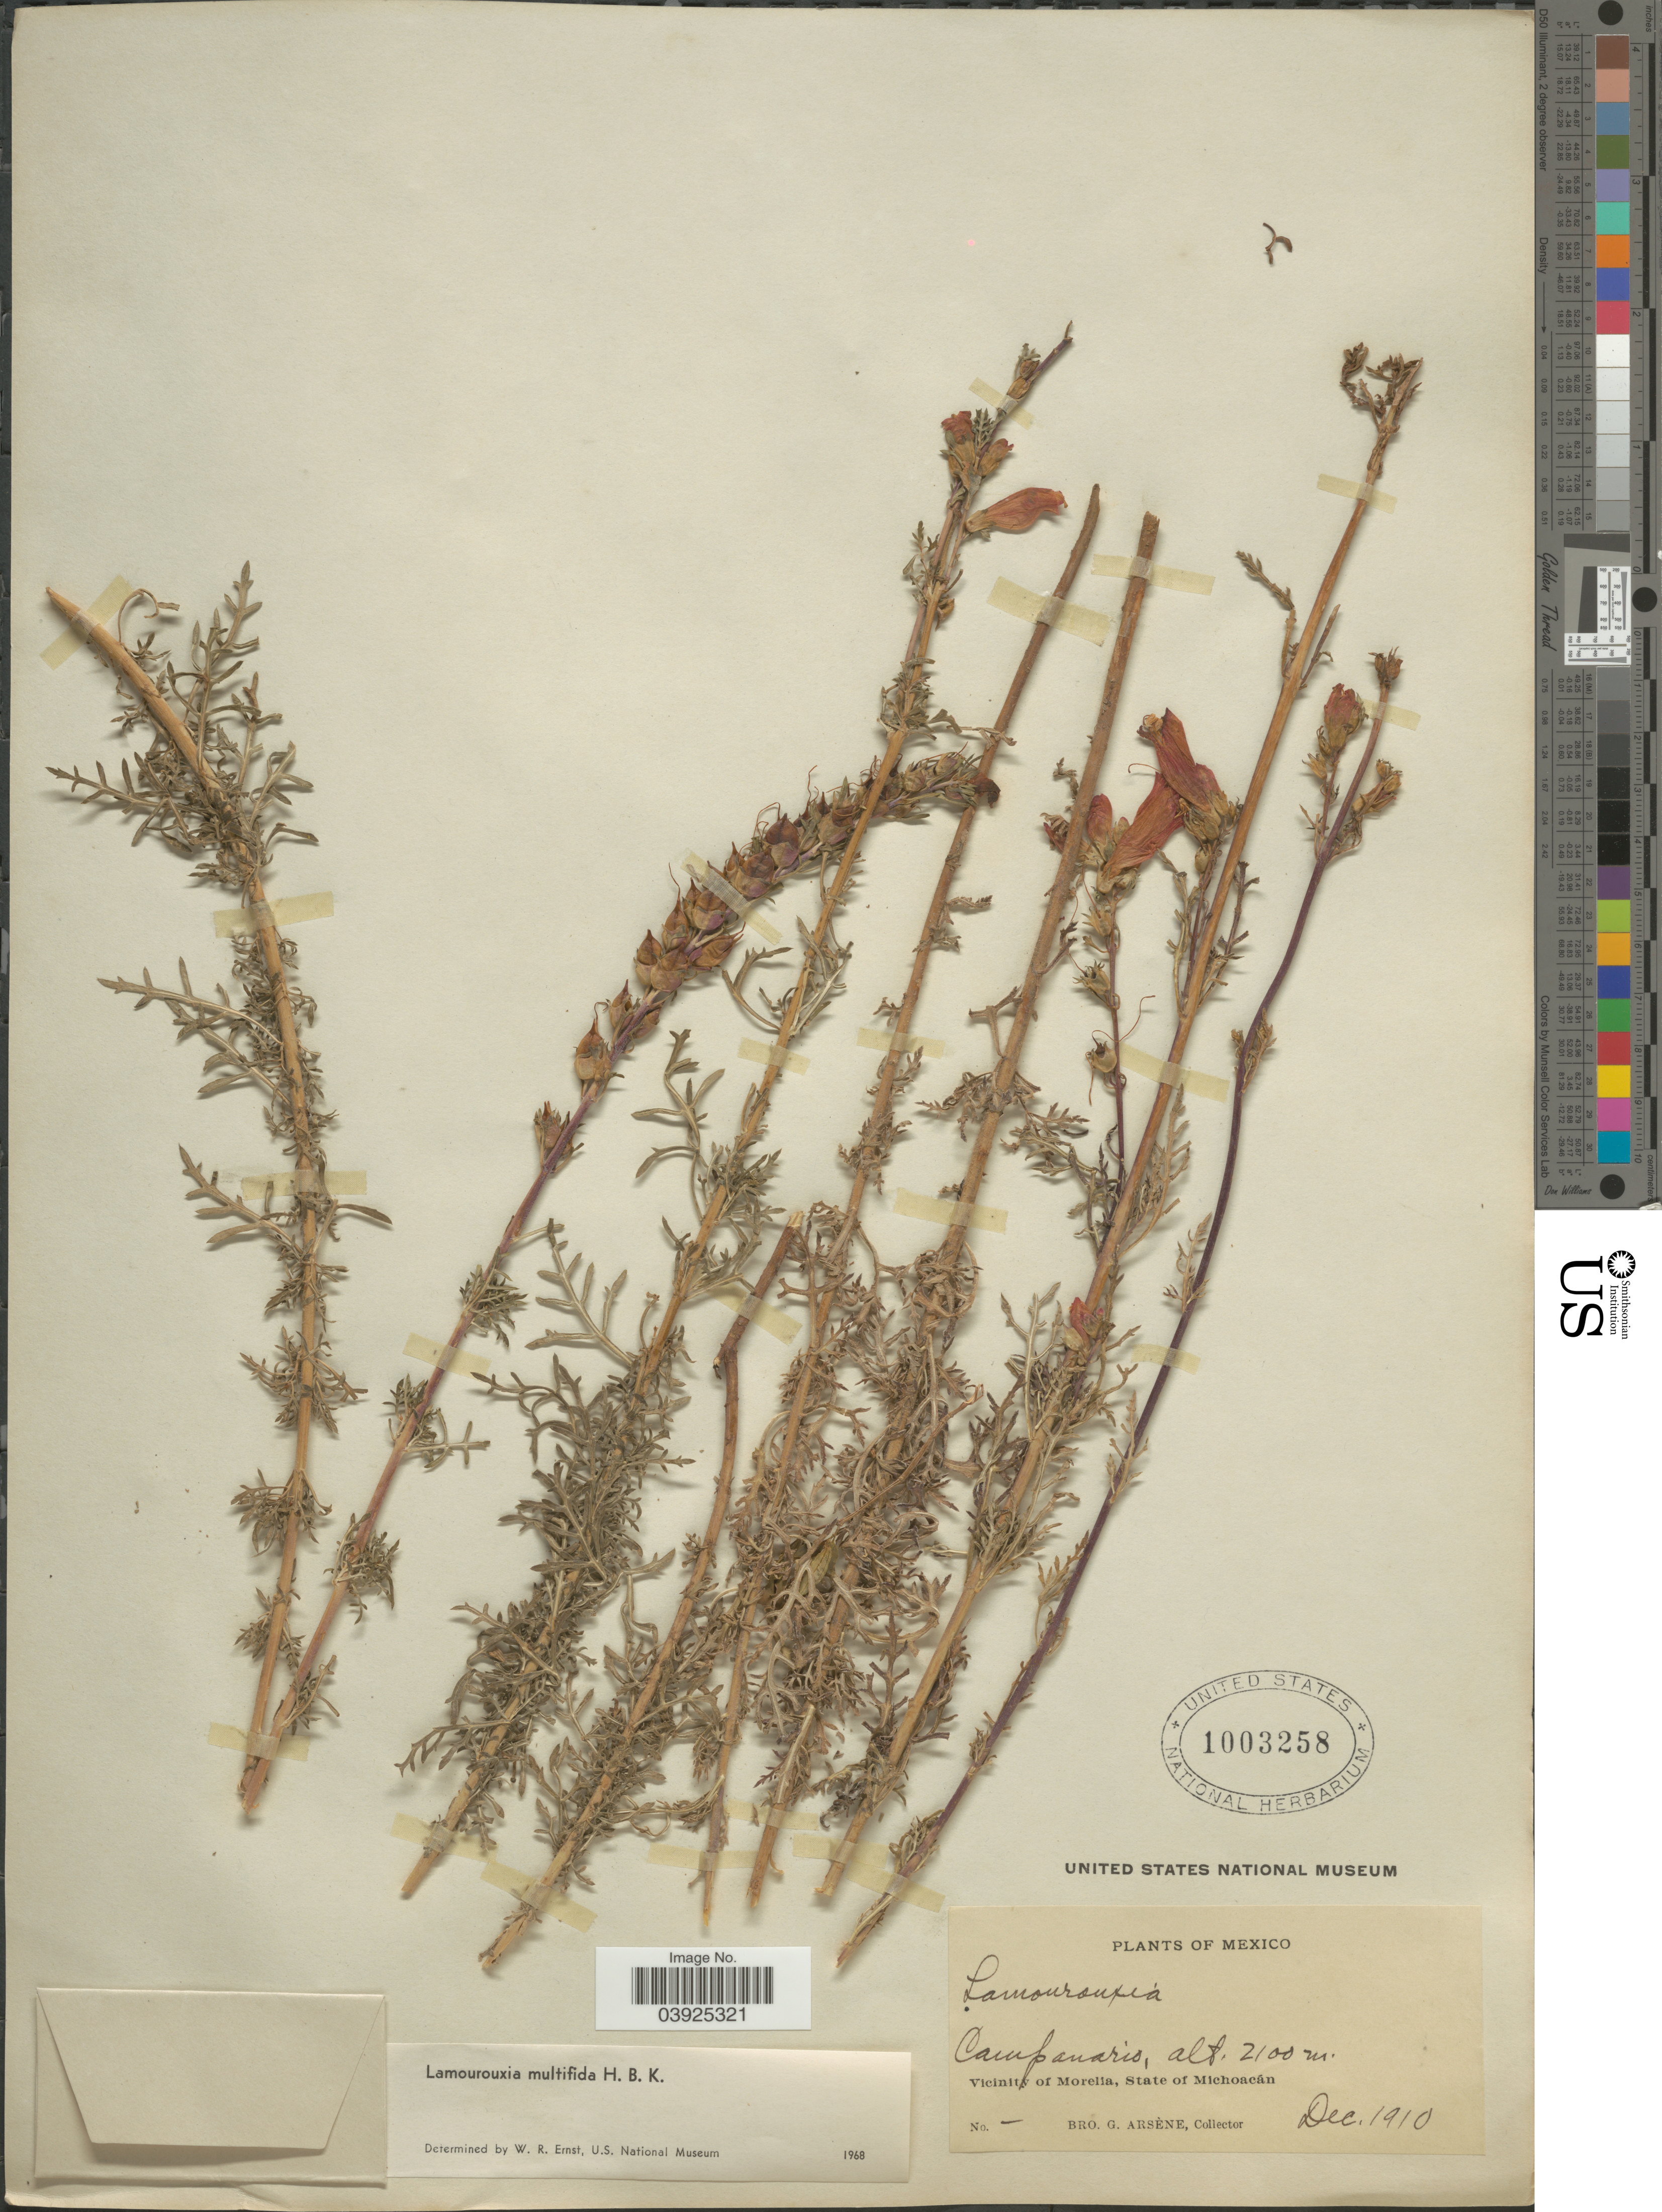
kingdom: Plantae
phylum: Tracheophyta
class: Magnoliopsida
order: Lamiales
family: Orobanchaceae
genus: Lamourouxia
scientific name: Lamourouxia multifida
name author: Kunth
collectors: Bro. G. Arsène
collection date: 1910-12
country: Mexico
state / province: Michoacán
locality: Campanario. Vicinity of Morelia.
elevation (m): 2100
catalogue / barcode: US 1003258